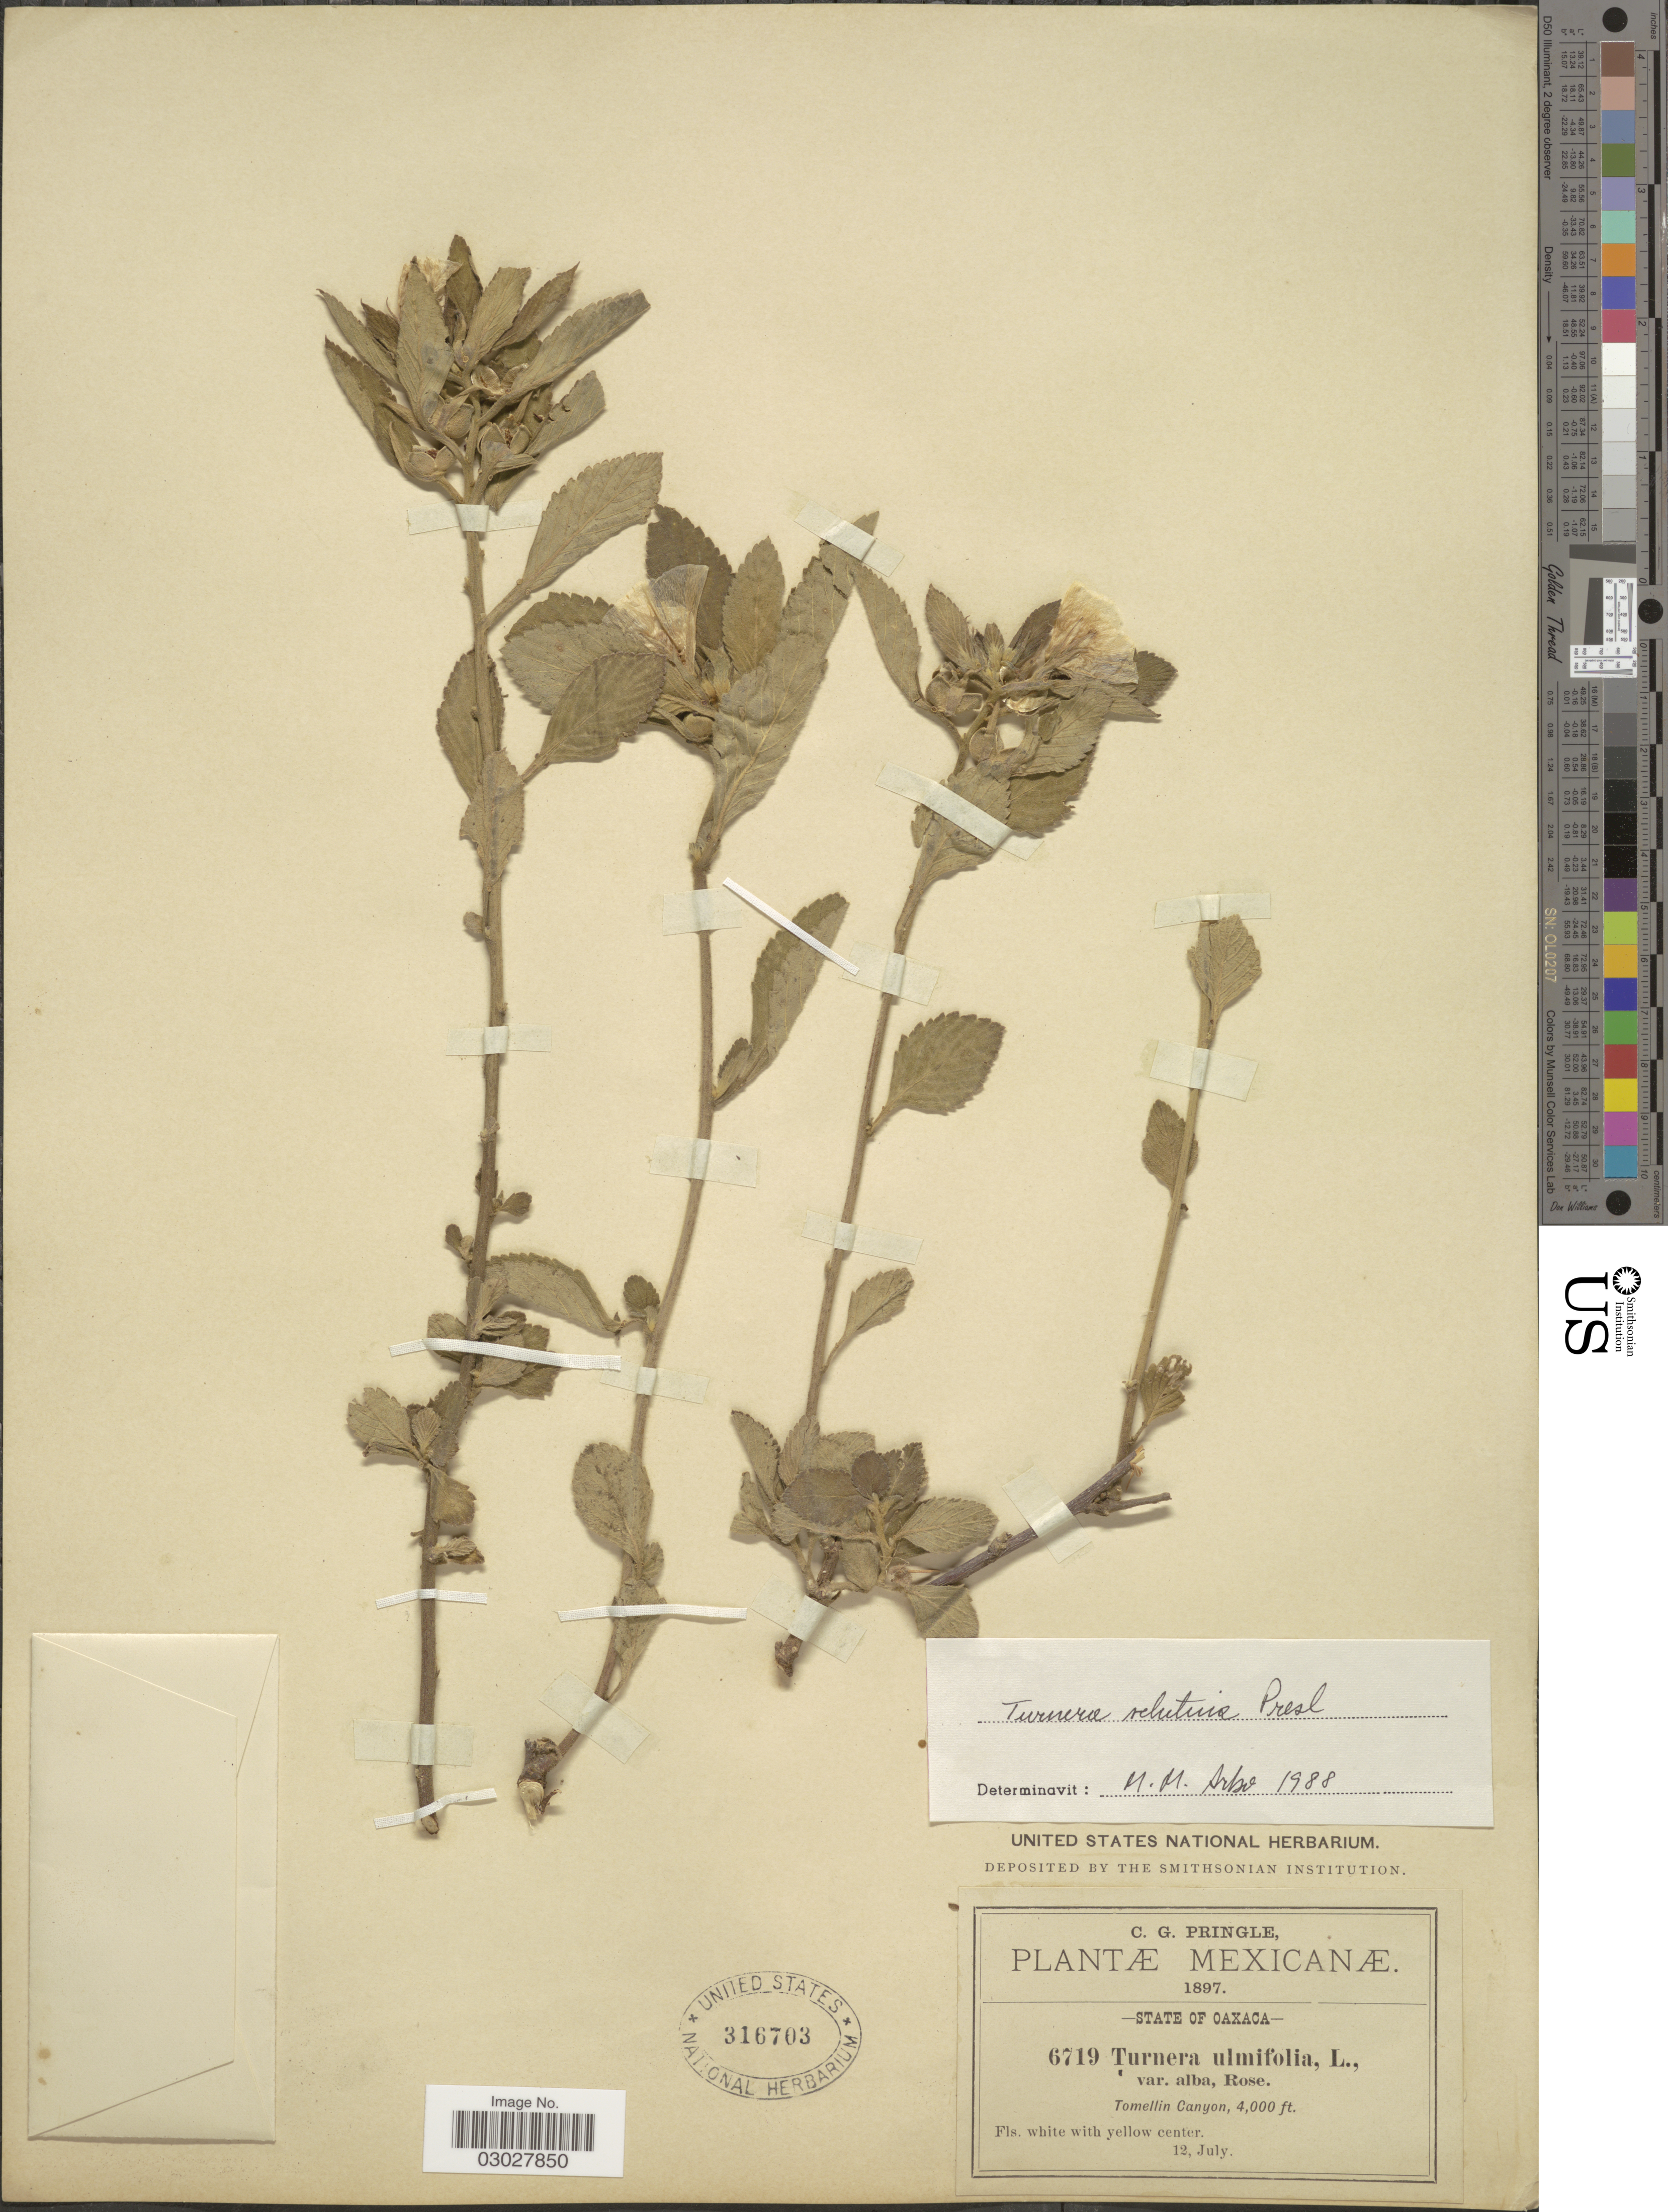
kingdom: Plantae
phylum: Tracheophyta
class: Magnoliopsida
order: Malpighiales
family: Turneraceae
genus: Turnera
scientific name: Turnera velutina Benth., nom. illeg.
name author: Benth.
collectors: C. G. Pringle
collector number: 6719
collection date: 1897-07-12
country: Mexico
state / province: Oaxaca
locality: Tomellin Canyon.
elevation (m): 1219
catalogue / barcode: US 316703